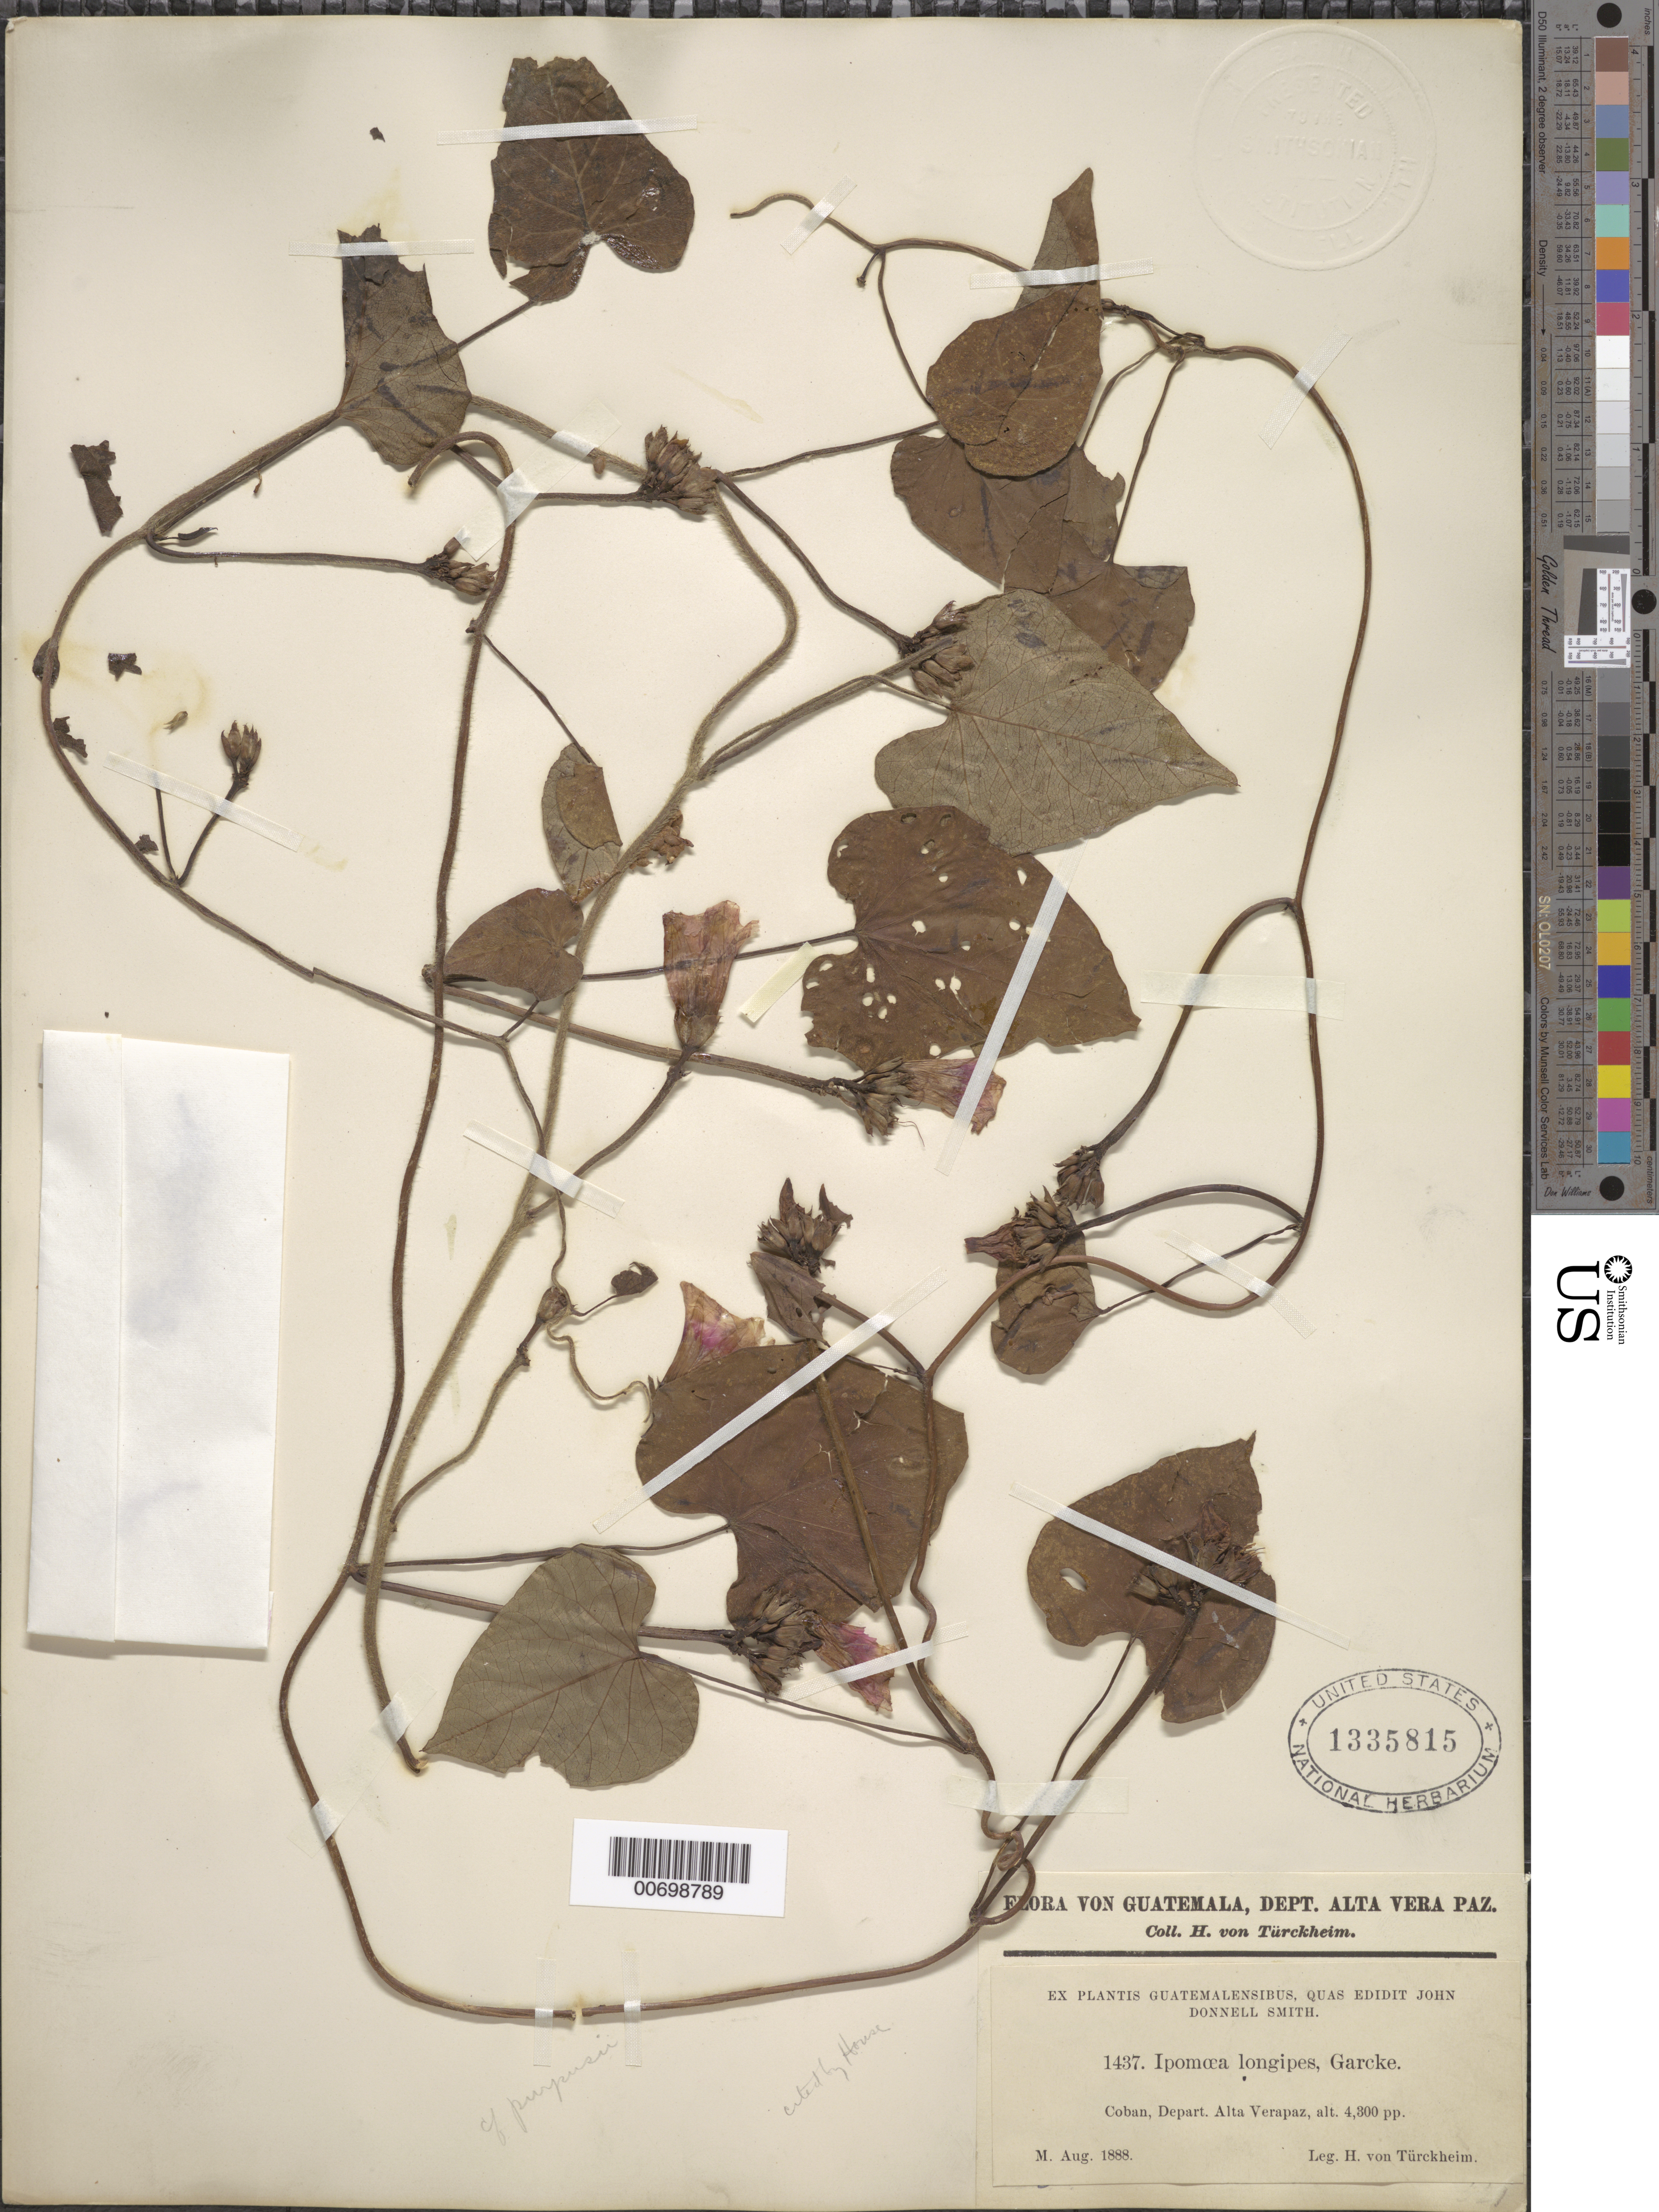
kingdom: Plantae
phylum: Tracheophyta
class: Magnoliopsida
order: Solanales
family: Convolvulaceae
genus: Ipomoea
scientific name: Ipomoea trifida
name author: (Kunth) G. Don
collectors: H. von Türckheim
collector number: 1437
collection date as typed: Aug 1888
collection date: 1888-08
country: Guatemala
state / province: Alta Verapaz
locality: Coban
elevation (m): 1311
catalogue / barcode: US 1335815